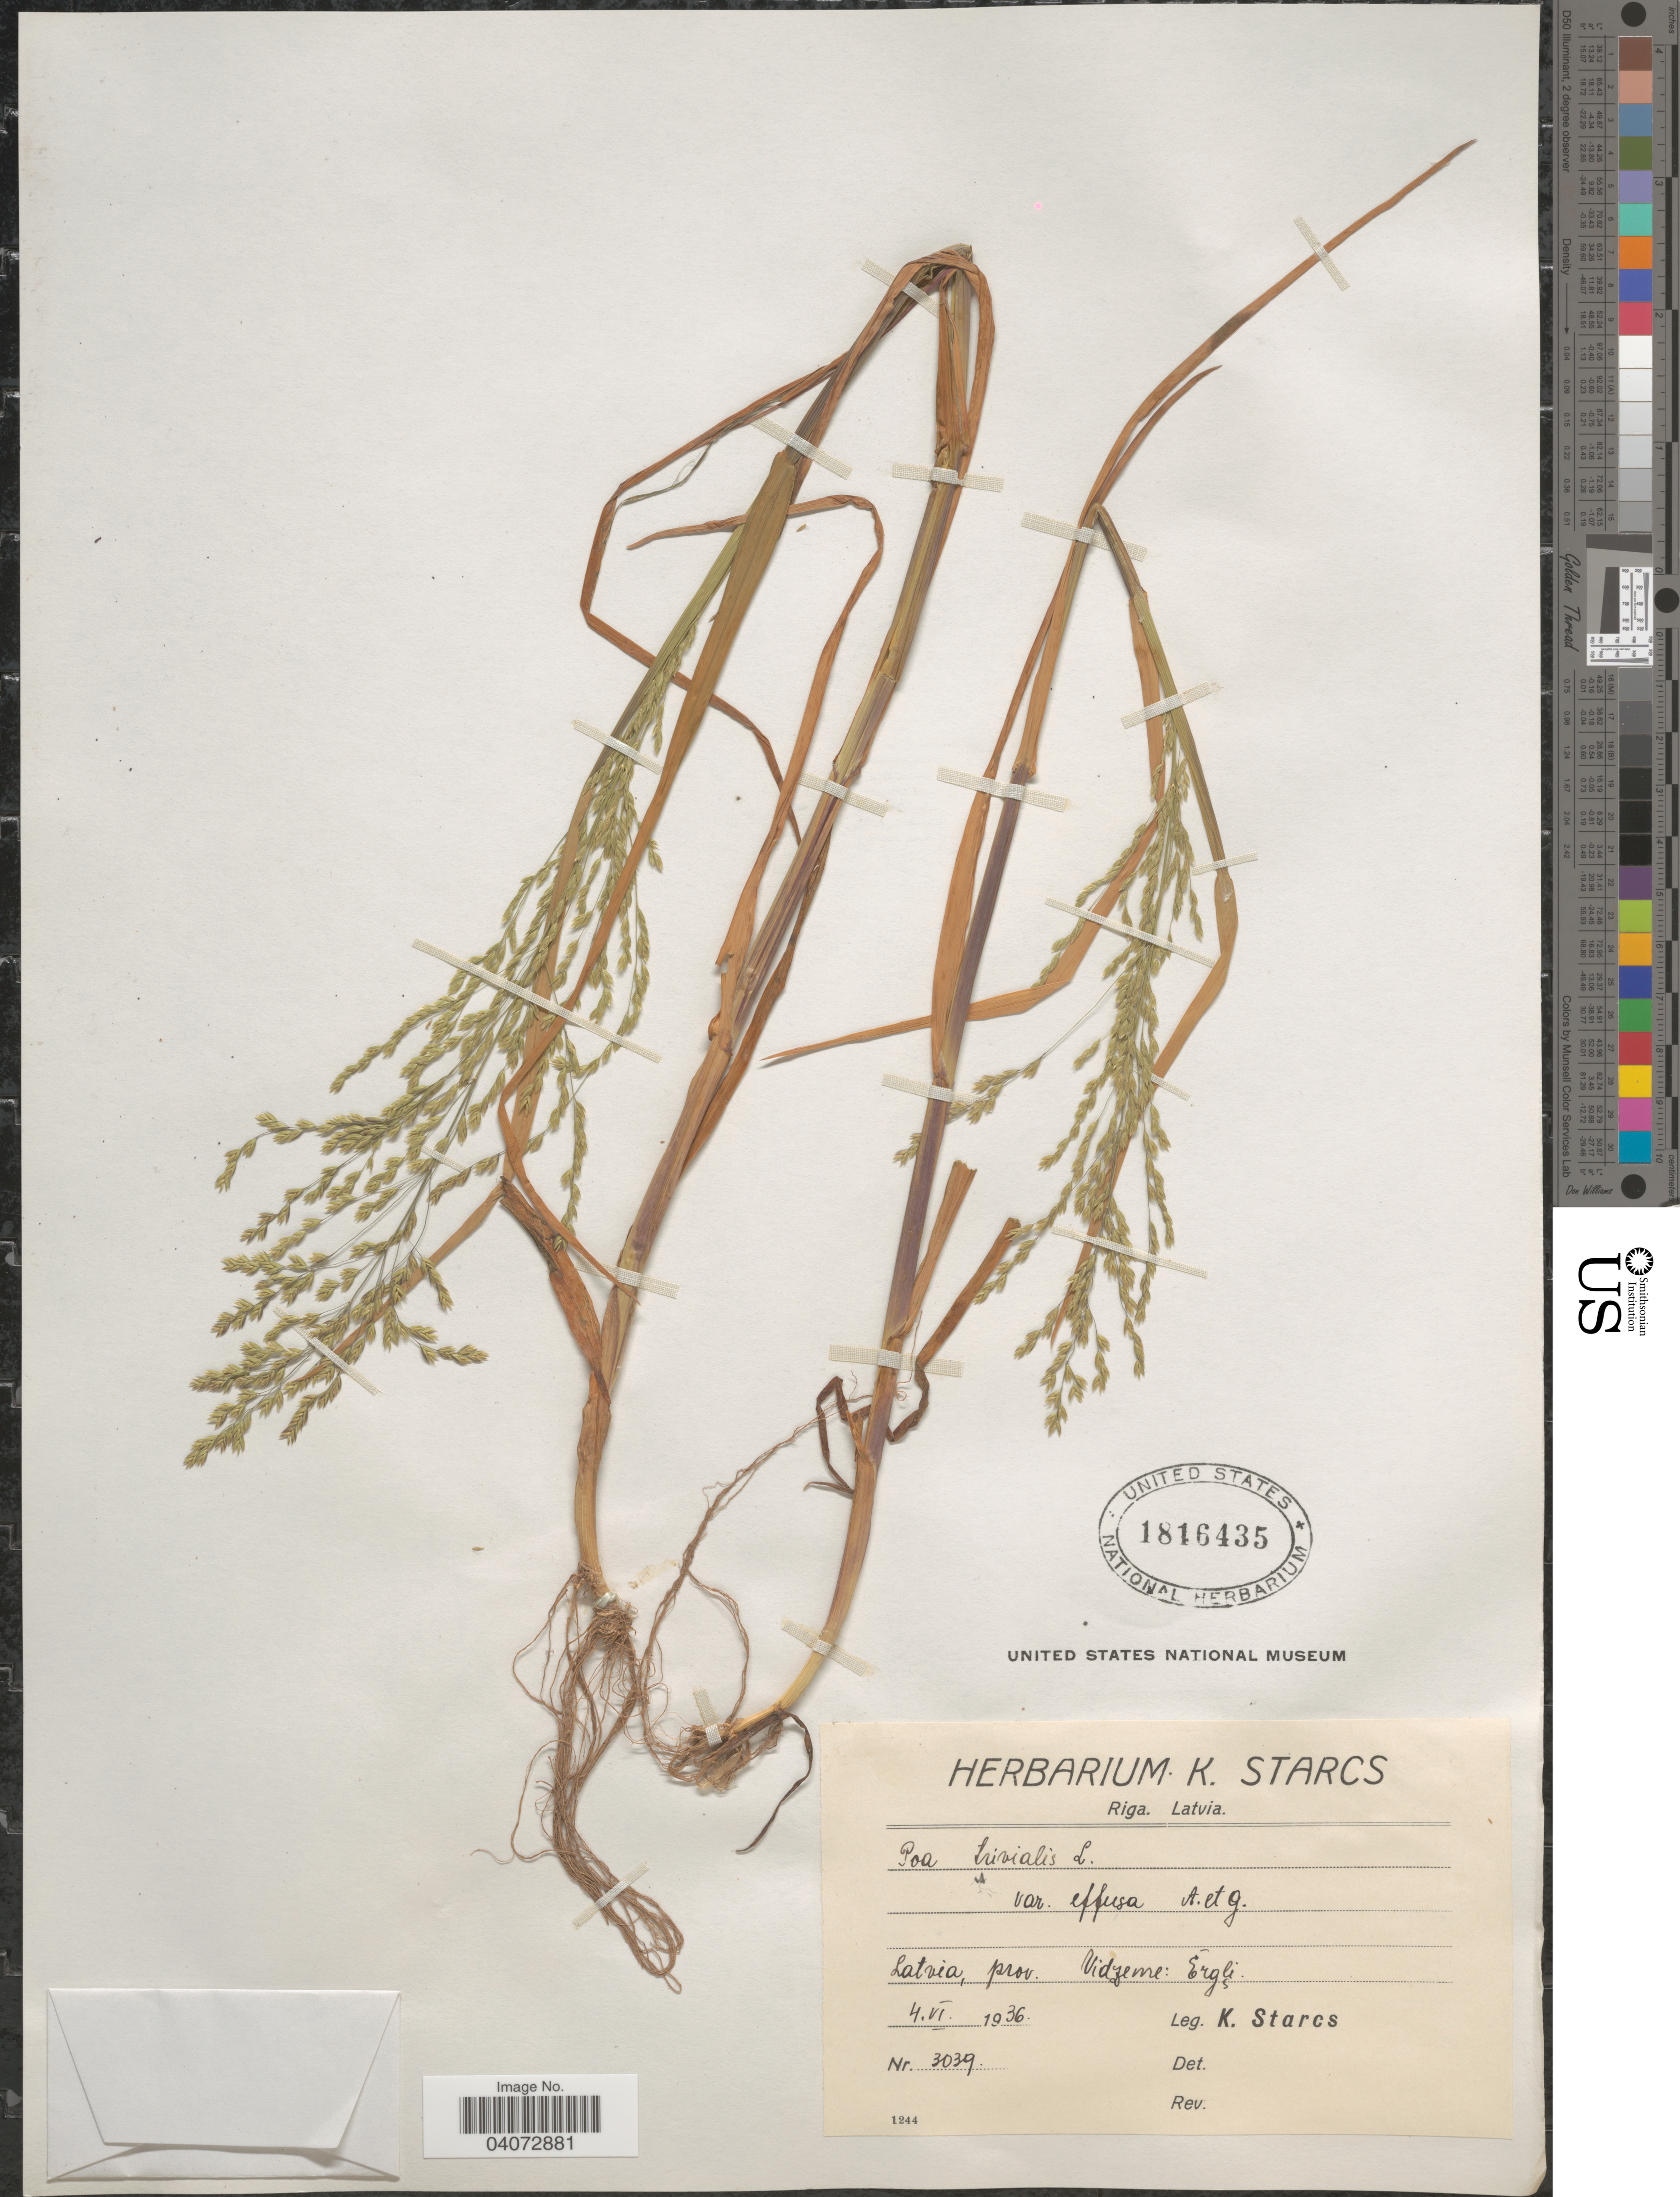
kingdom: Plantae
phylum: Tracheophyta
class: Liliopsida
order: Poales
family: Poaceae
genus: Poa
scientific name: Poa trivialis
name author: L.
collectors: K. Starcs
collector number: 3039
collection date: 1936-06-04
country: Latvia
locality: Prov. Vidzeme: Ērgļi.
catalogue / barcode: US 1816435